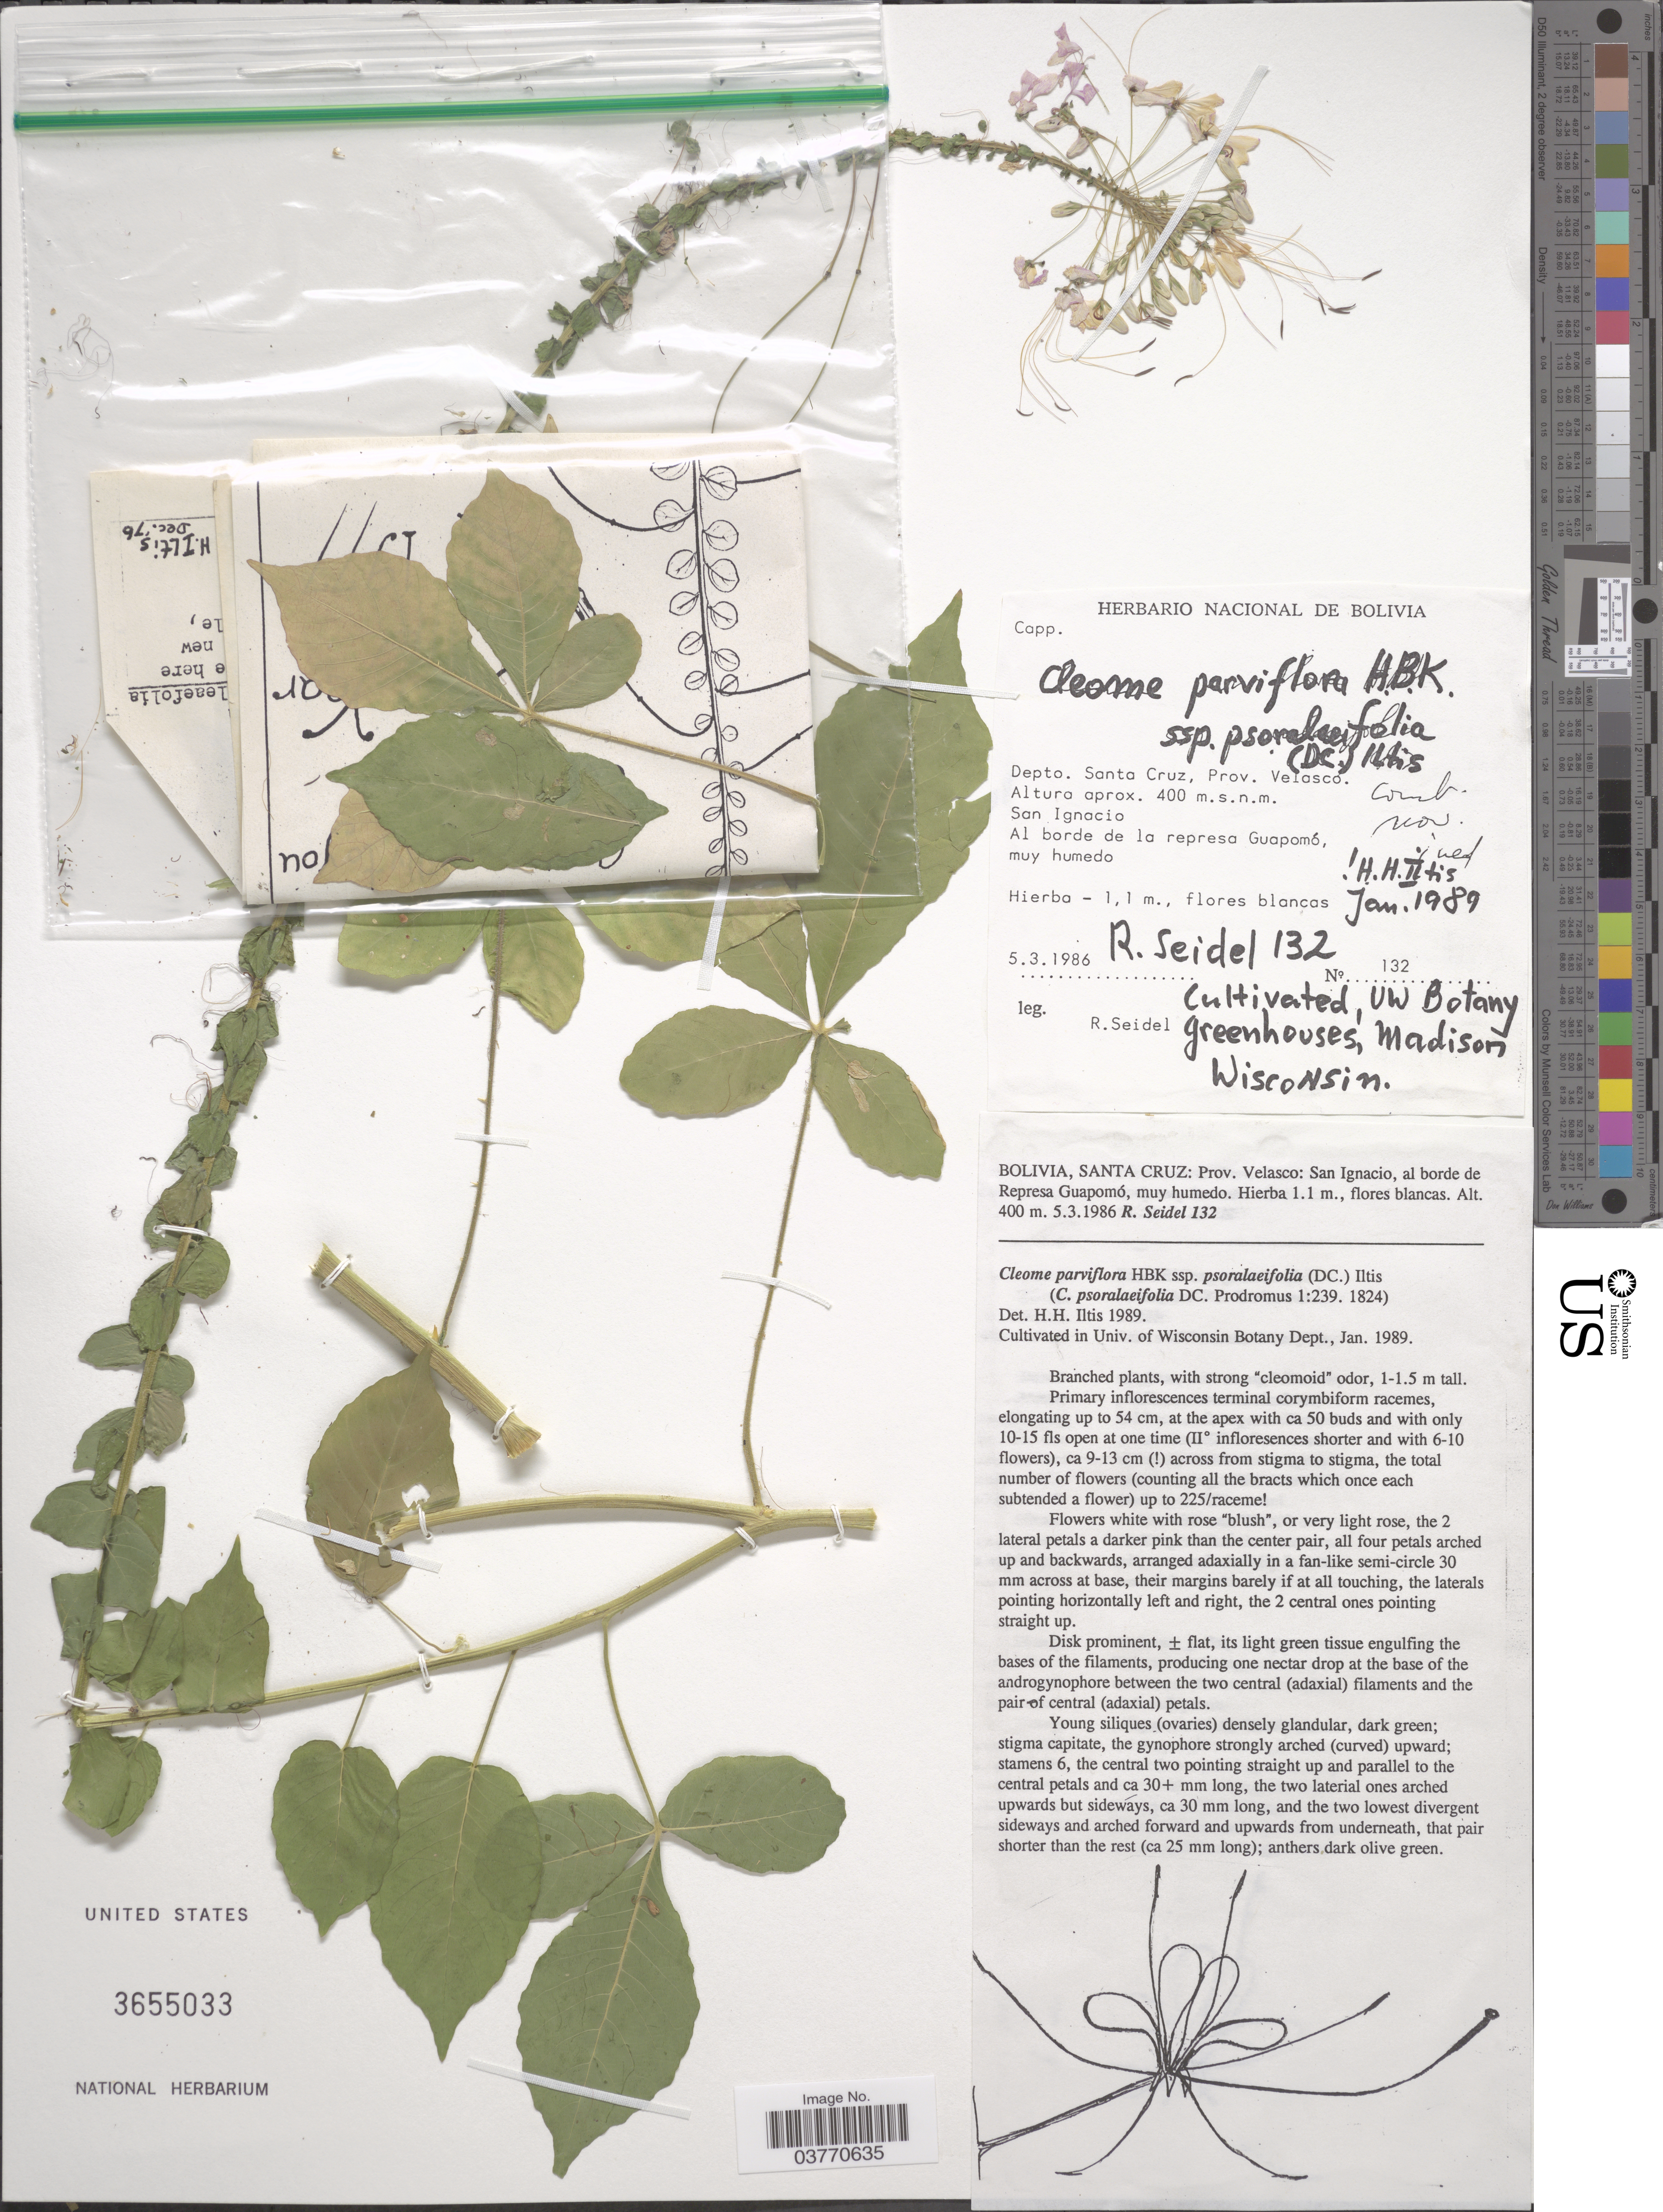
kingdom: Plantae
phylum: Tracheophyta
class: Magnoliopsida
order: Brassicales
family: Cleomaceae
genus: Tarenaya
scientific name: Tarenaya psoraleifolia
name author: (DC.) Soares Neto & Roalson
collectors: R. Seidel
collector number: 132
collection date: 1986-03-05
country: Bolivia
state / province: Santa Cruz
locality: Depto. Santa Cruz, Prov. Velasco. San Ignacio. Al borde de la represa Guapomó.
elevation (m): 400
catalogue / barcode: US 3655033